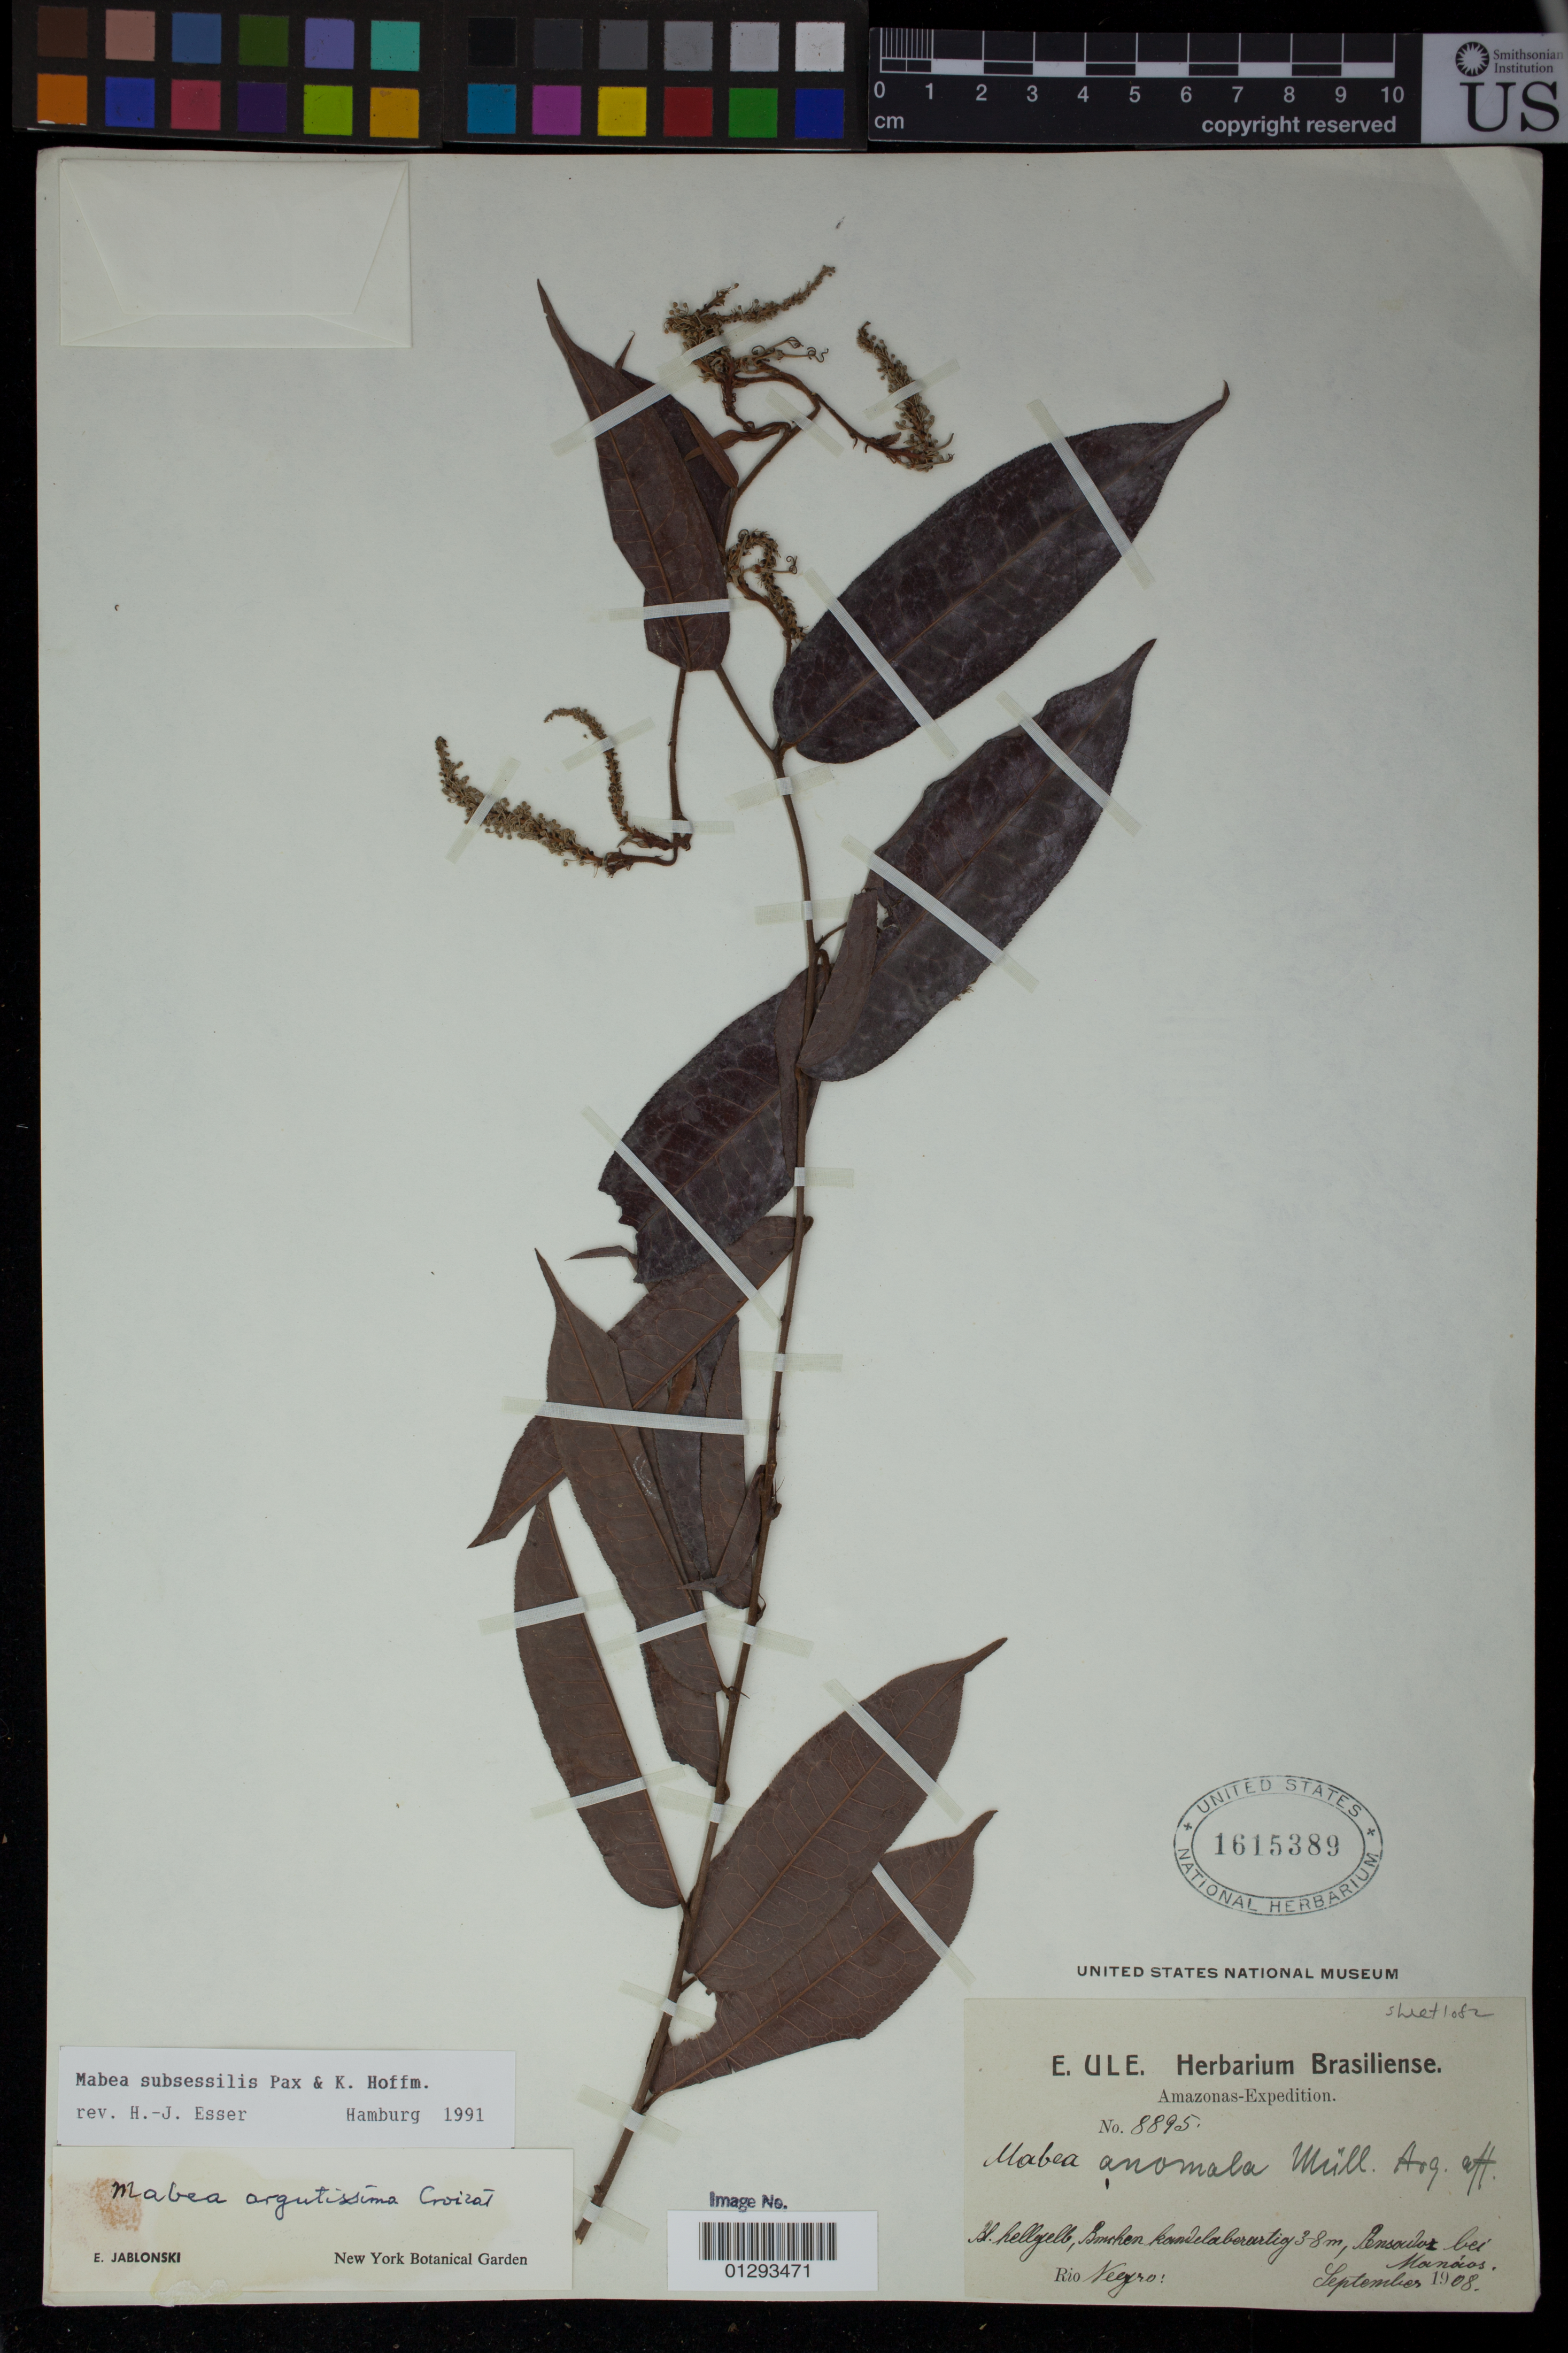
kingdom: Plantae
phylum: Tracheophyta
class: Magnoliopsida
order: Malpighiales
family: Euphorbiaceae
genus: Mabea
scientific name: Mabea subsessilis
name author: Pax & K. Hoffm.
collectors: E. Ule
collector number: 8895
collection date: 1908-09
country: Brazil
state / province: Amazonas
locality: Pensoudor bei Manocos [Pensador bei Manaus]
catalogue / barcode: US 1615389